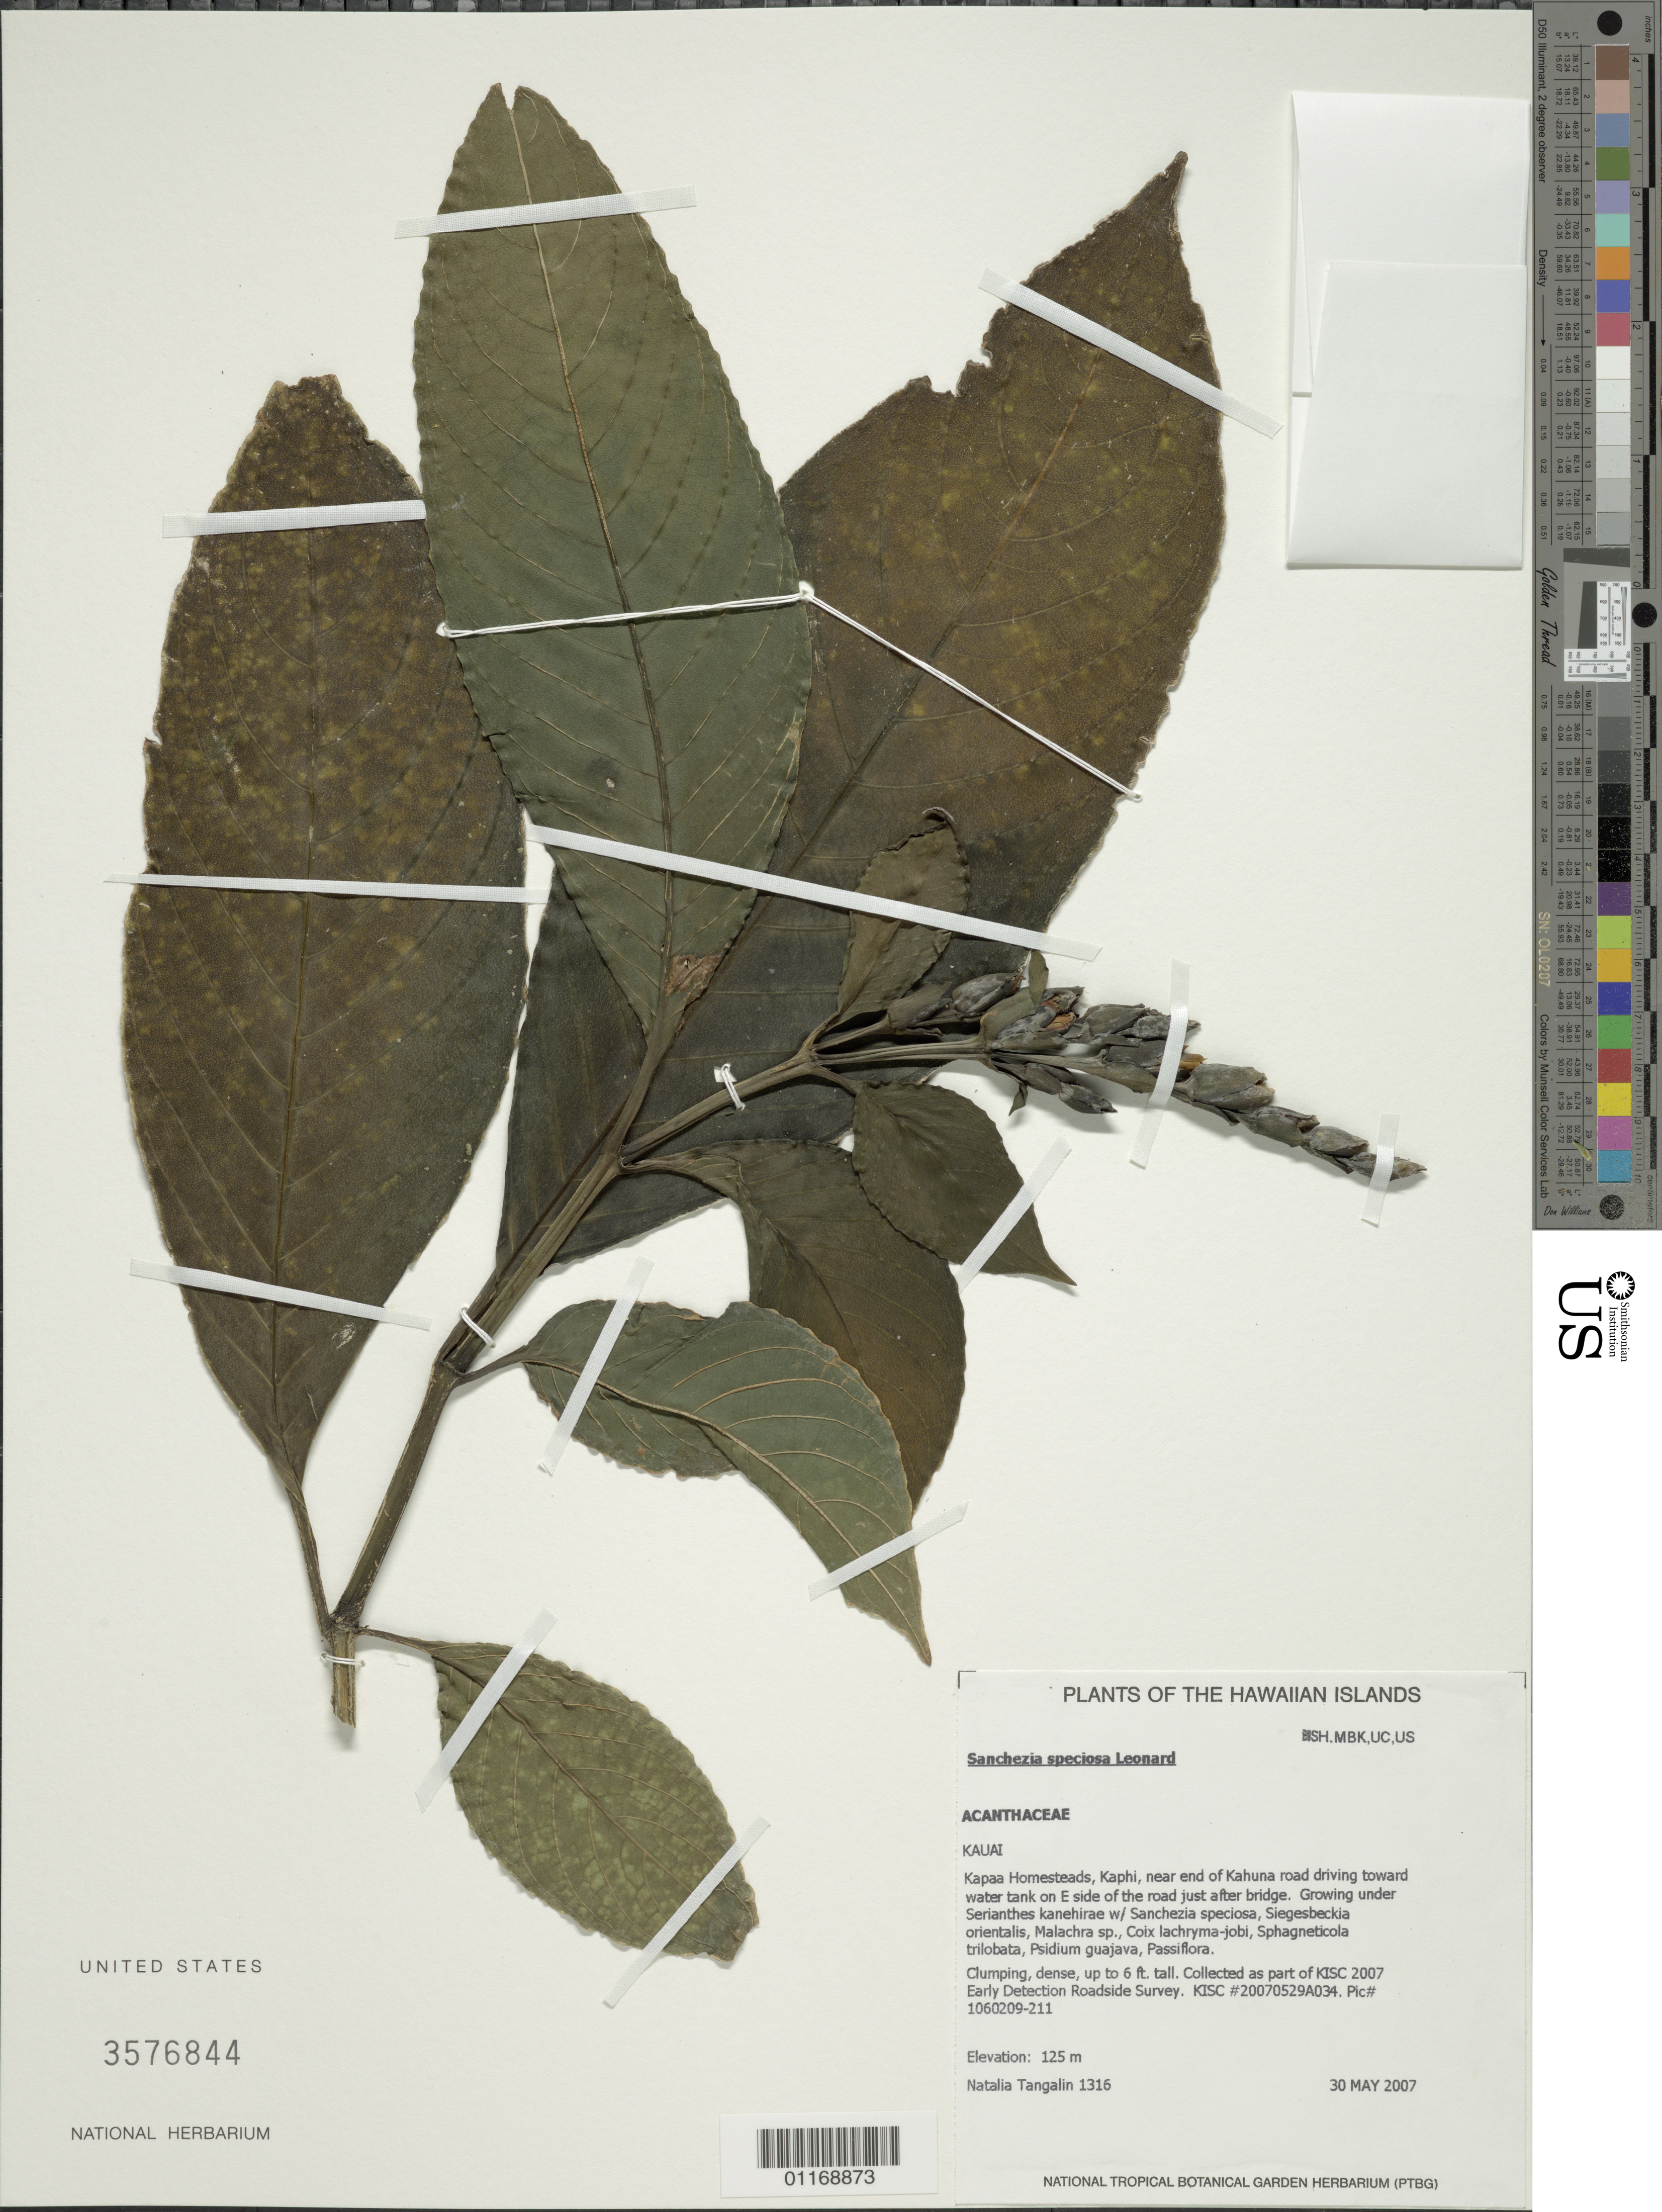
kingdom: Plantae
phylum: Tracheophyta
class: Magnoliopsida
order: Lamiales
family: Acanthaceae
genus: Sanchezia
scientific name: Sanchezia parvibracteata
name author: Sprague & Hutch.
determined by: Azevedo, Igor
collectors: N. Tangalin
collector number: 1316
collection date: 2007-05-30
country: United States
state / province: Hawaii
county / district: Kaui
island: Kaua'i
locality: Kapaa Homesteads, Kaphi, near end of Kahuna road driving toward water tank on E side of the road just after bridge.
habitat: Growing under Serianthes kanehirae.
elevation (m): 125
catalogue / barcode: US 3576844